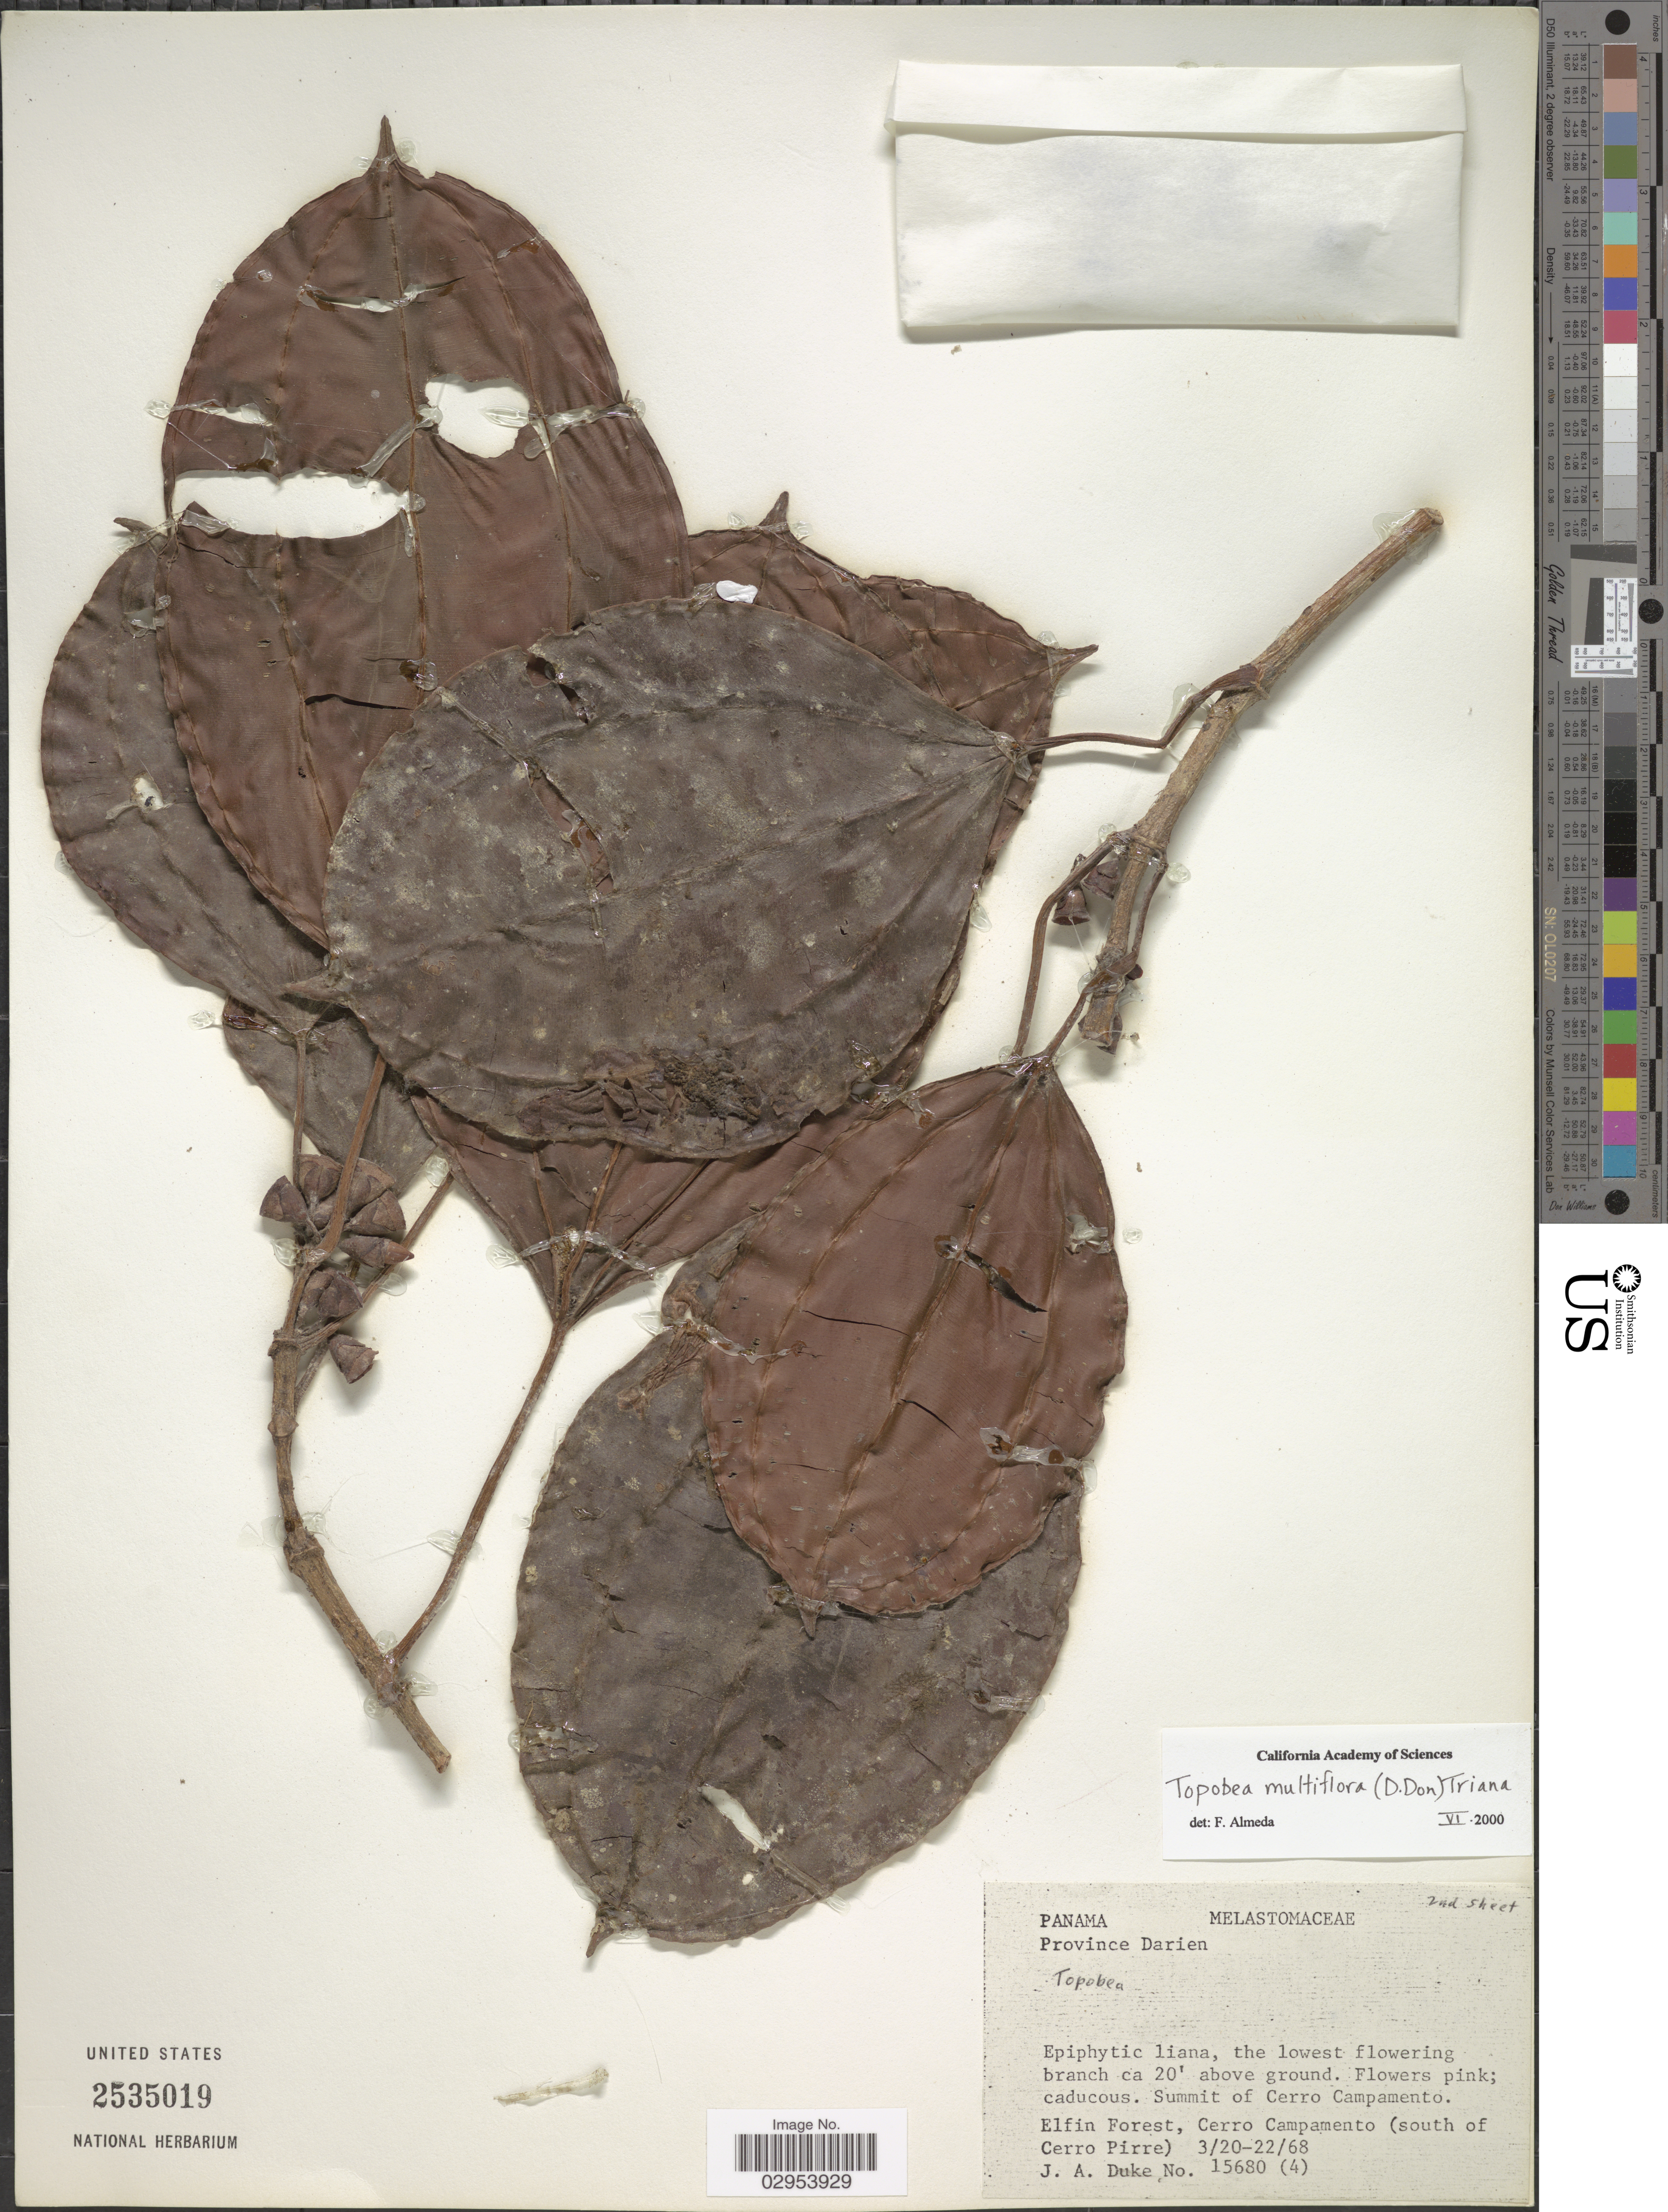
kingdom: Plantae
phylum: Tracheophyta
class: Magnoliopsida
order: Myrtales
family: Melastomataceae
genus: Topobea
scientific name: Topobea multiflora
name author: (D. Don) Triana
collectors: J. A. Duke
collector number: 15680(4)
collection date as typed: Transcribed d/m/y: 20/3/68 to 22/3/68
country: Panama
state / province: Darién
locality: Summit of Cerro Campamento. Elfin Forest, Cerro Campamento (south of Cerro Pirre).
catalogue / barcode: US 2535019